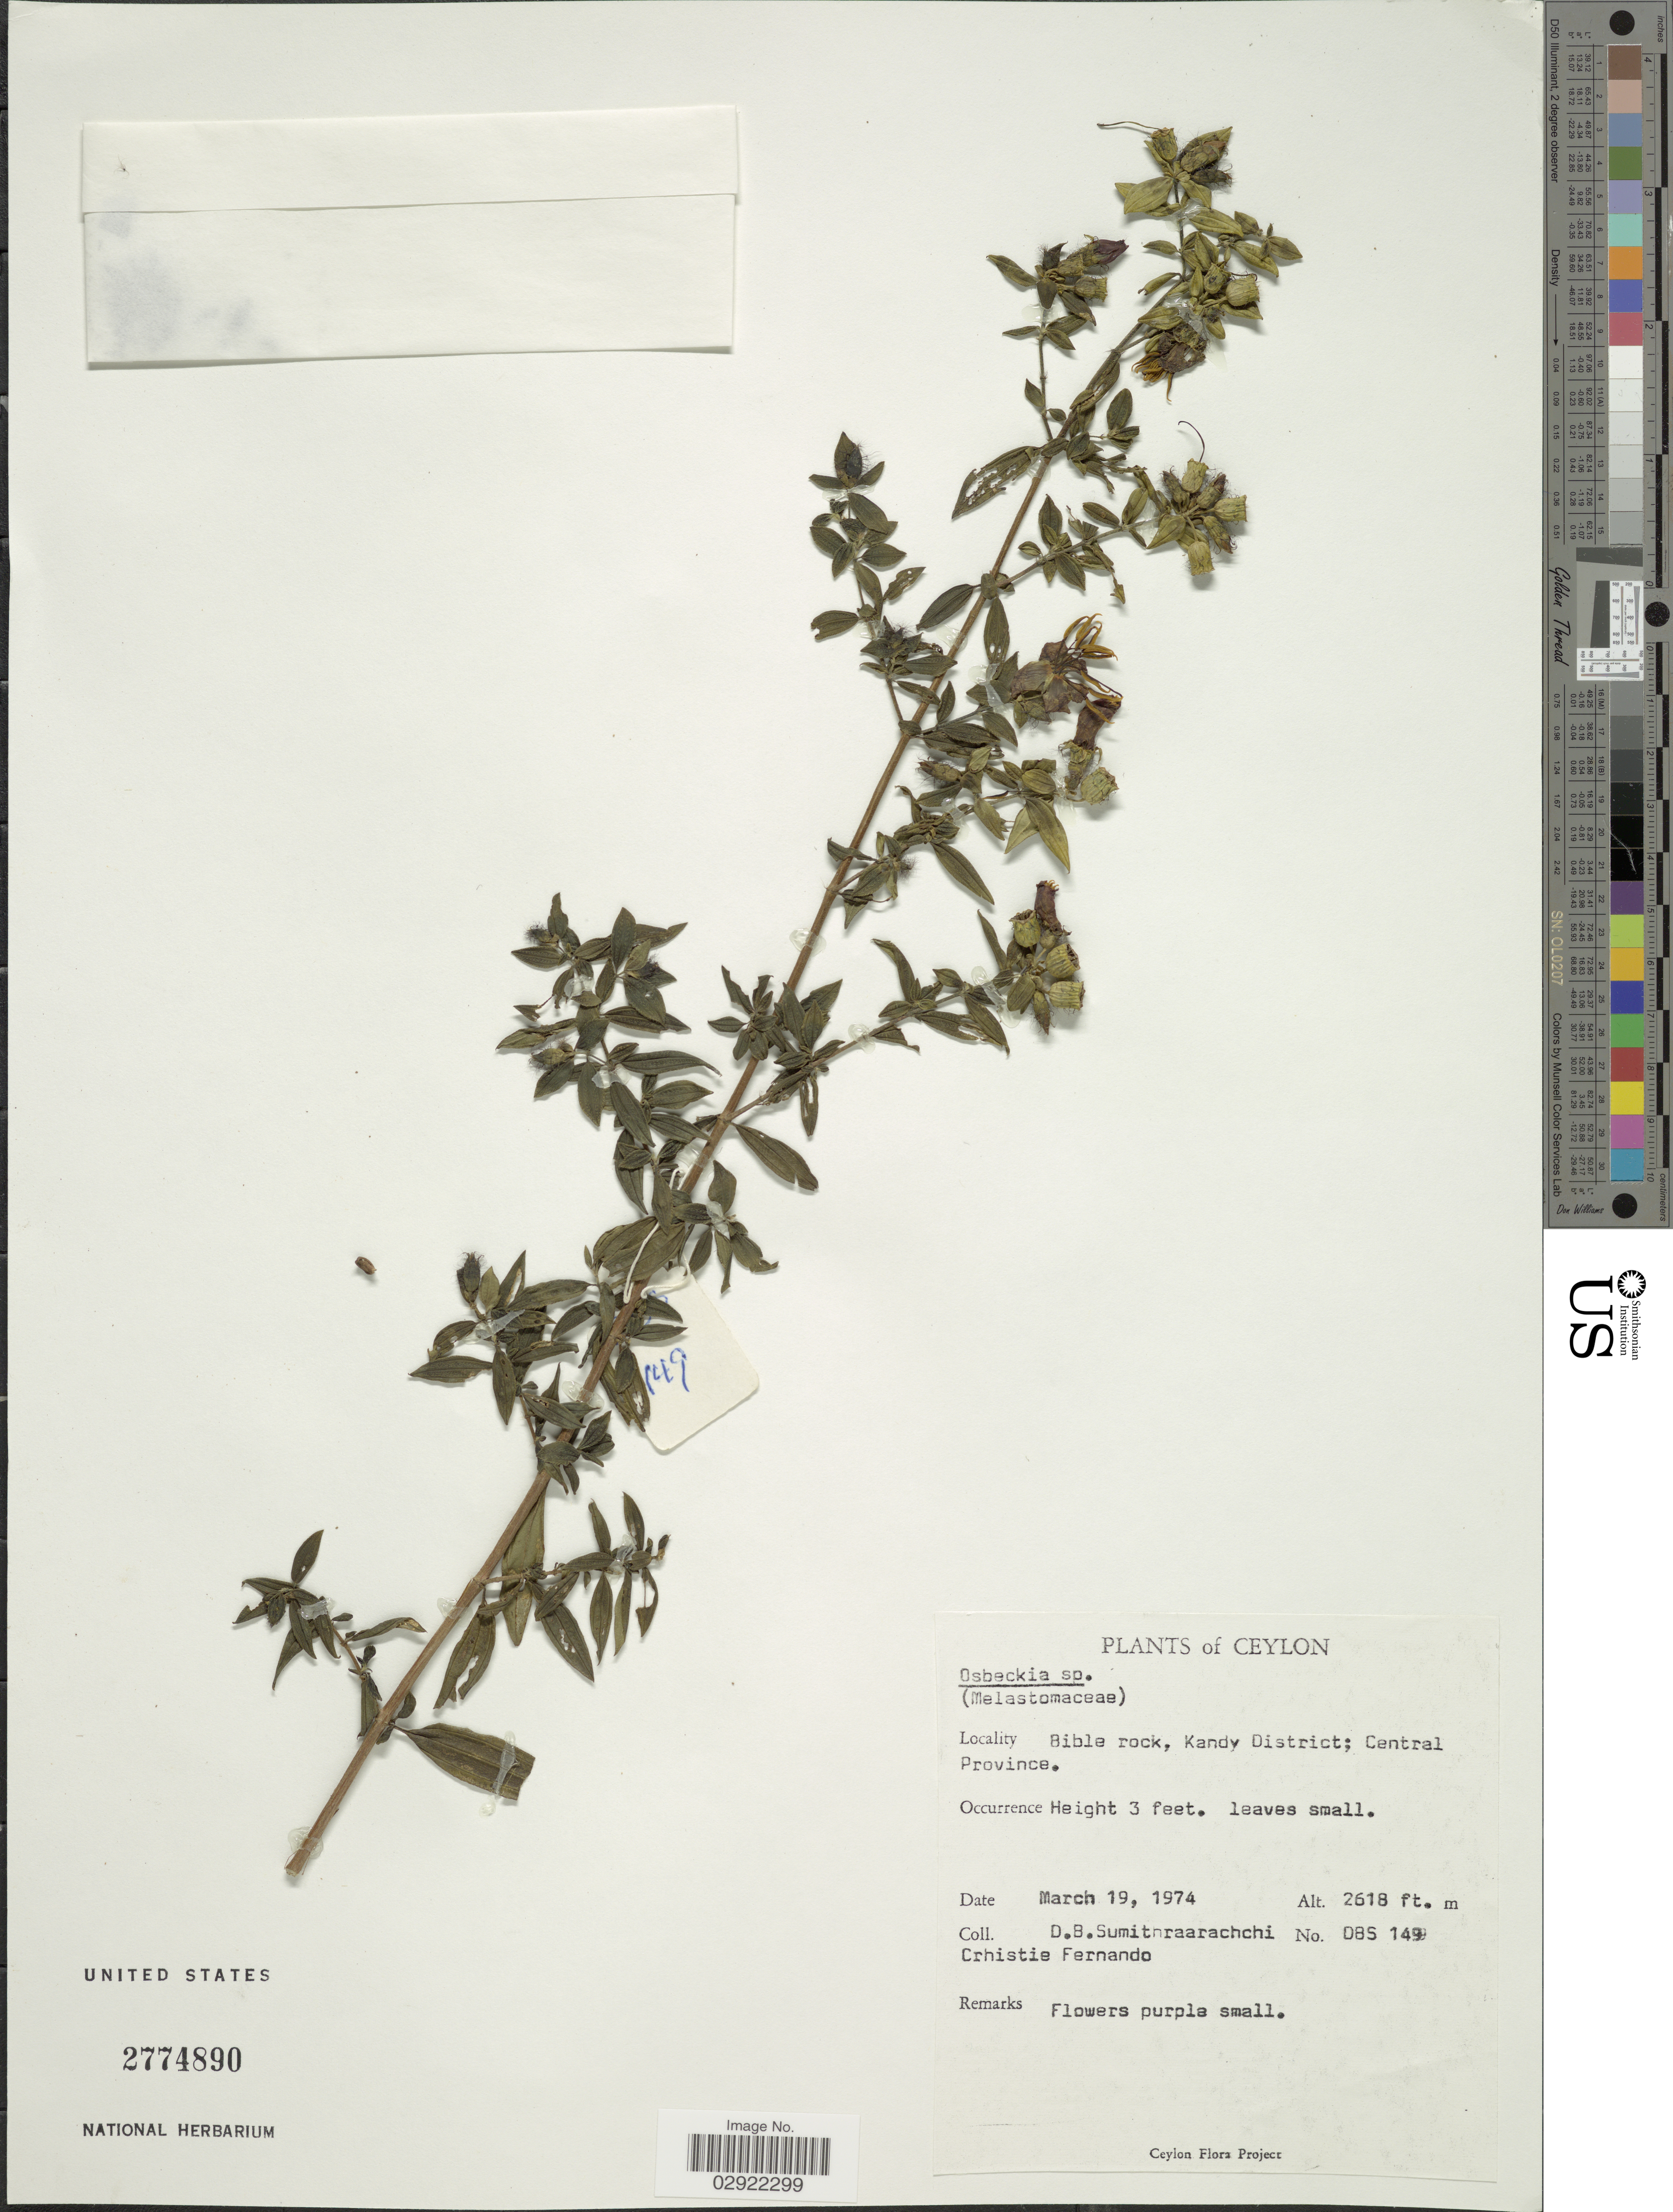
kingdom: Plantae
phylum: Tracheophyta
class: Magnoliopsida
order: Myrtales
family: Melastomataceae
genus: Osbeckia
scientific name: Osbeckia sp.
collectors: D. B. Sumithraarachchi & C. Fernando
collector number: DBS 149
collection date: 1974-03-19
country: Sri Lanka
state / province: Central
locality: Ceylon. Bible rock, Kandy District.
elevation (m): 798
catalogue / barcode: US 2774890